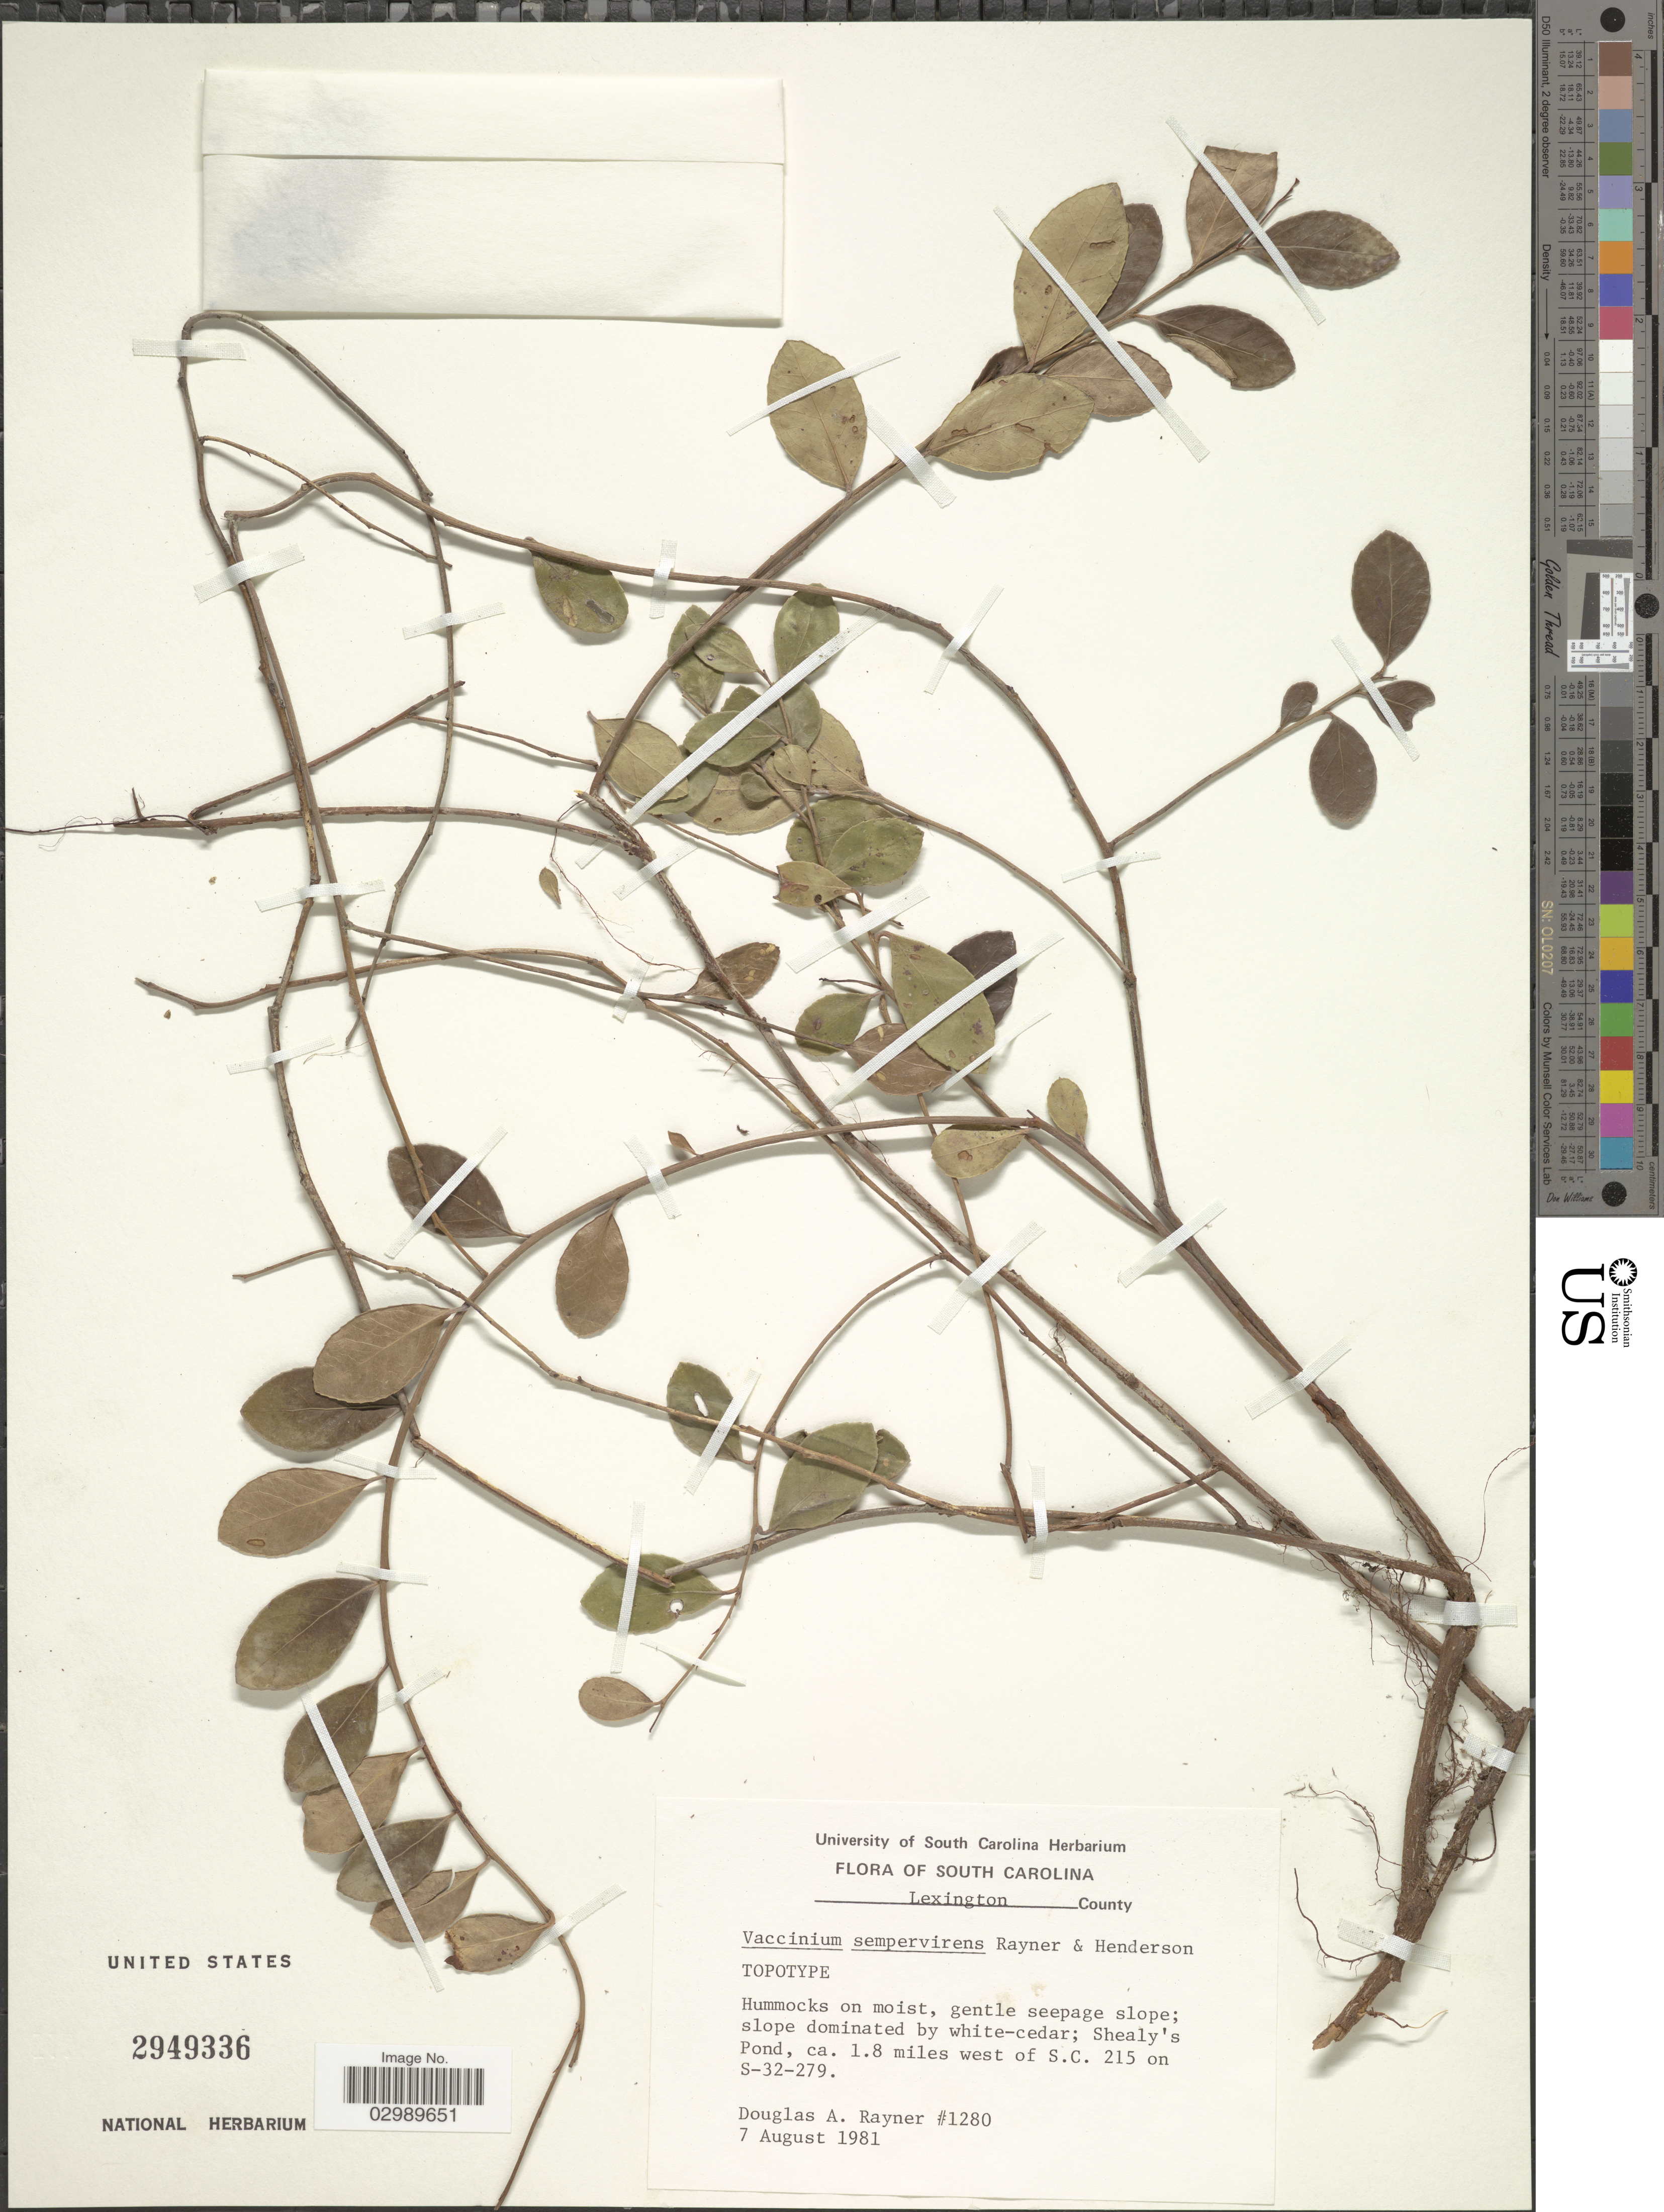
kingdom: Plantae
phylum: Tracheophyta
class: Magnoliopsida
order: Ericales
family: Ericaceae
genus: Vaccinium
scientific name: Vaccinium sempervirens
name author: D.A. Rayner & J. Hend.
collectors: D. A. Rayner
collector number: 1280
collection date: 1981-08-07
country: United States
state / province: South Carolina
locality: Lexington County. Shealy's Pond, ca. 1.8 miles west of S.C. 215 on S-32-279.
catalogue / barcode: US 2949336